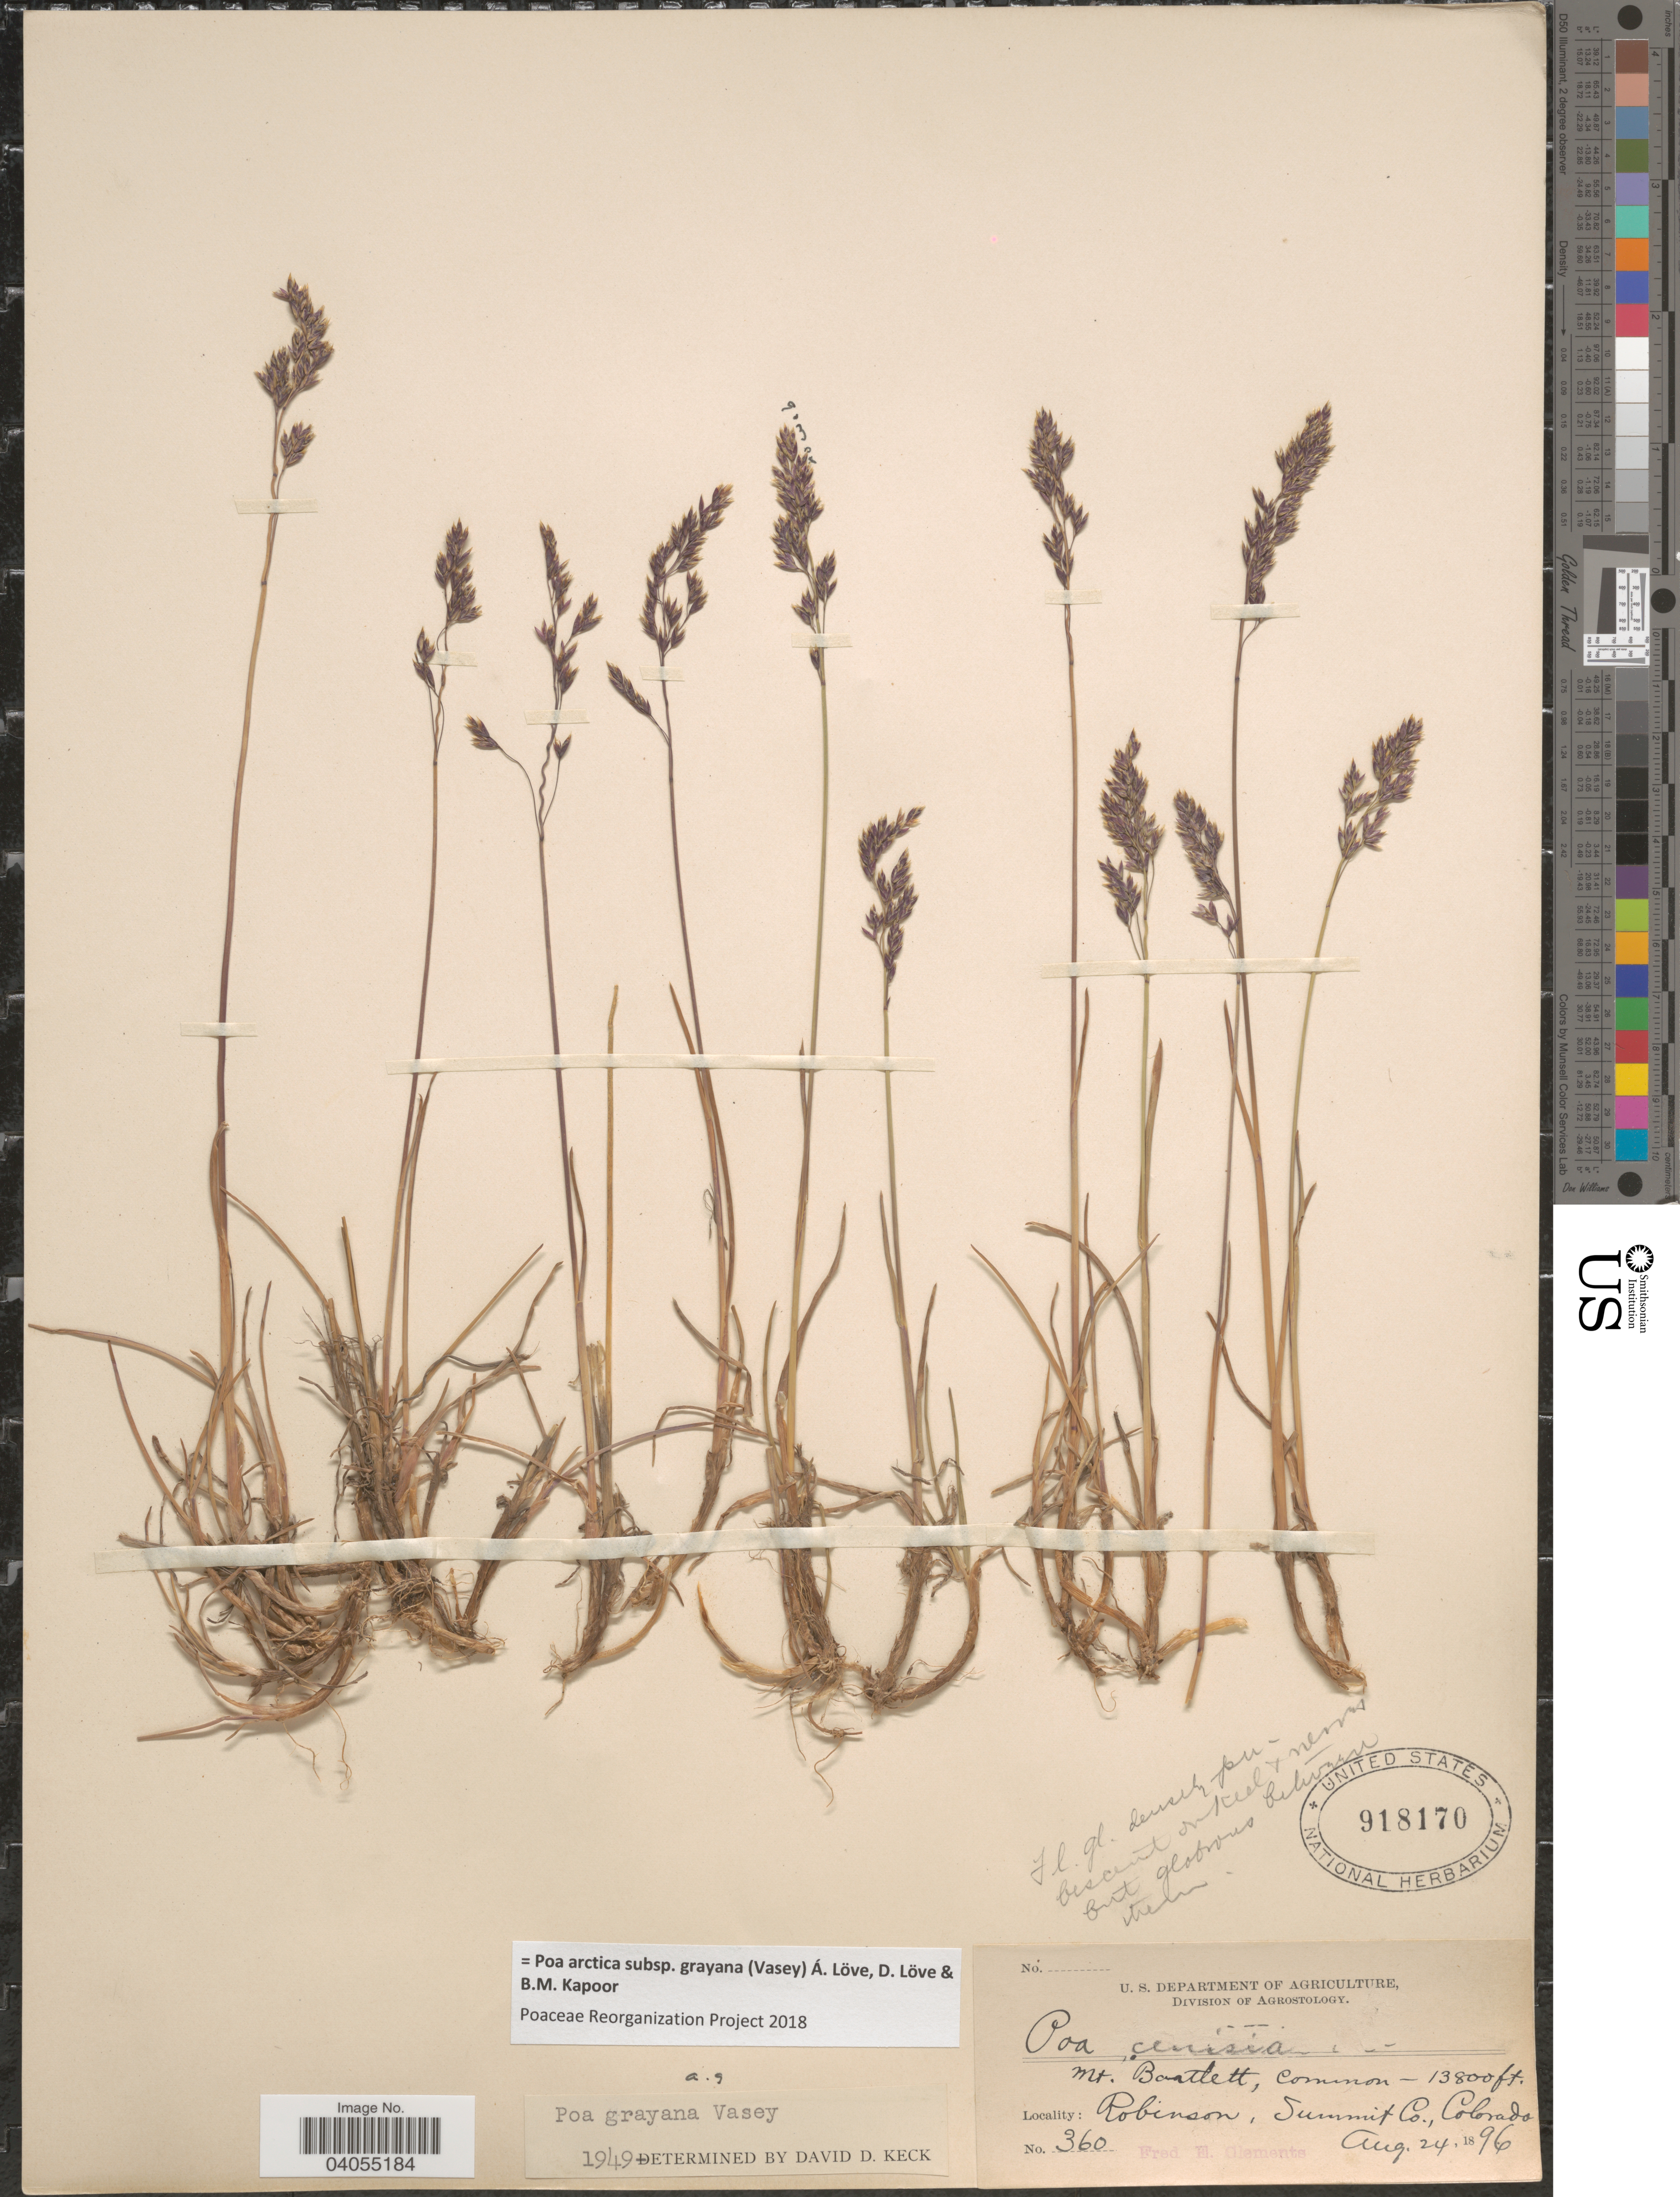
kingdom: Plantae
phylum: Tracheophyta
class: Liliopsida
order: Poales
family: Poaceae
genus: Poa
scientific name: Poa arctica subsp. grayana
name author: (Vasey) Á. Löve et al.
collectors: F. E. Clements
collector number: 360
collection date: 1896-08-24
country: United States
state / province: Colorado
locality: Mt. Bartlett. Robinson, Summit Co.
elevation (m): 4206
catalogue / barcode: US 918170